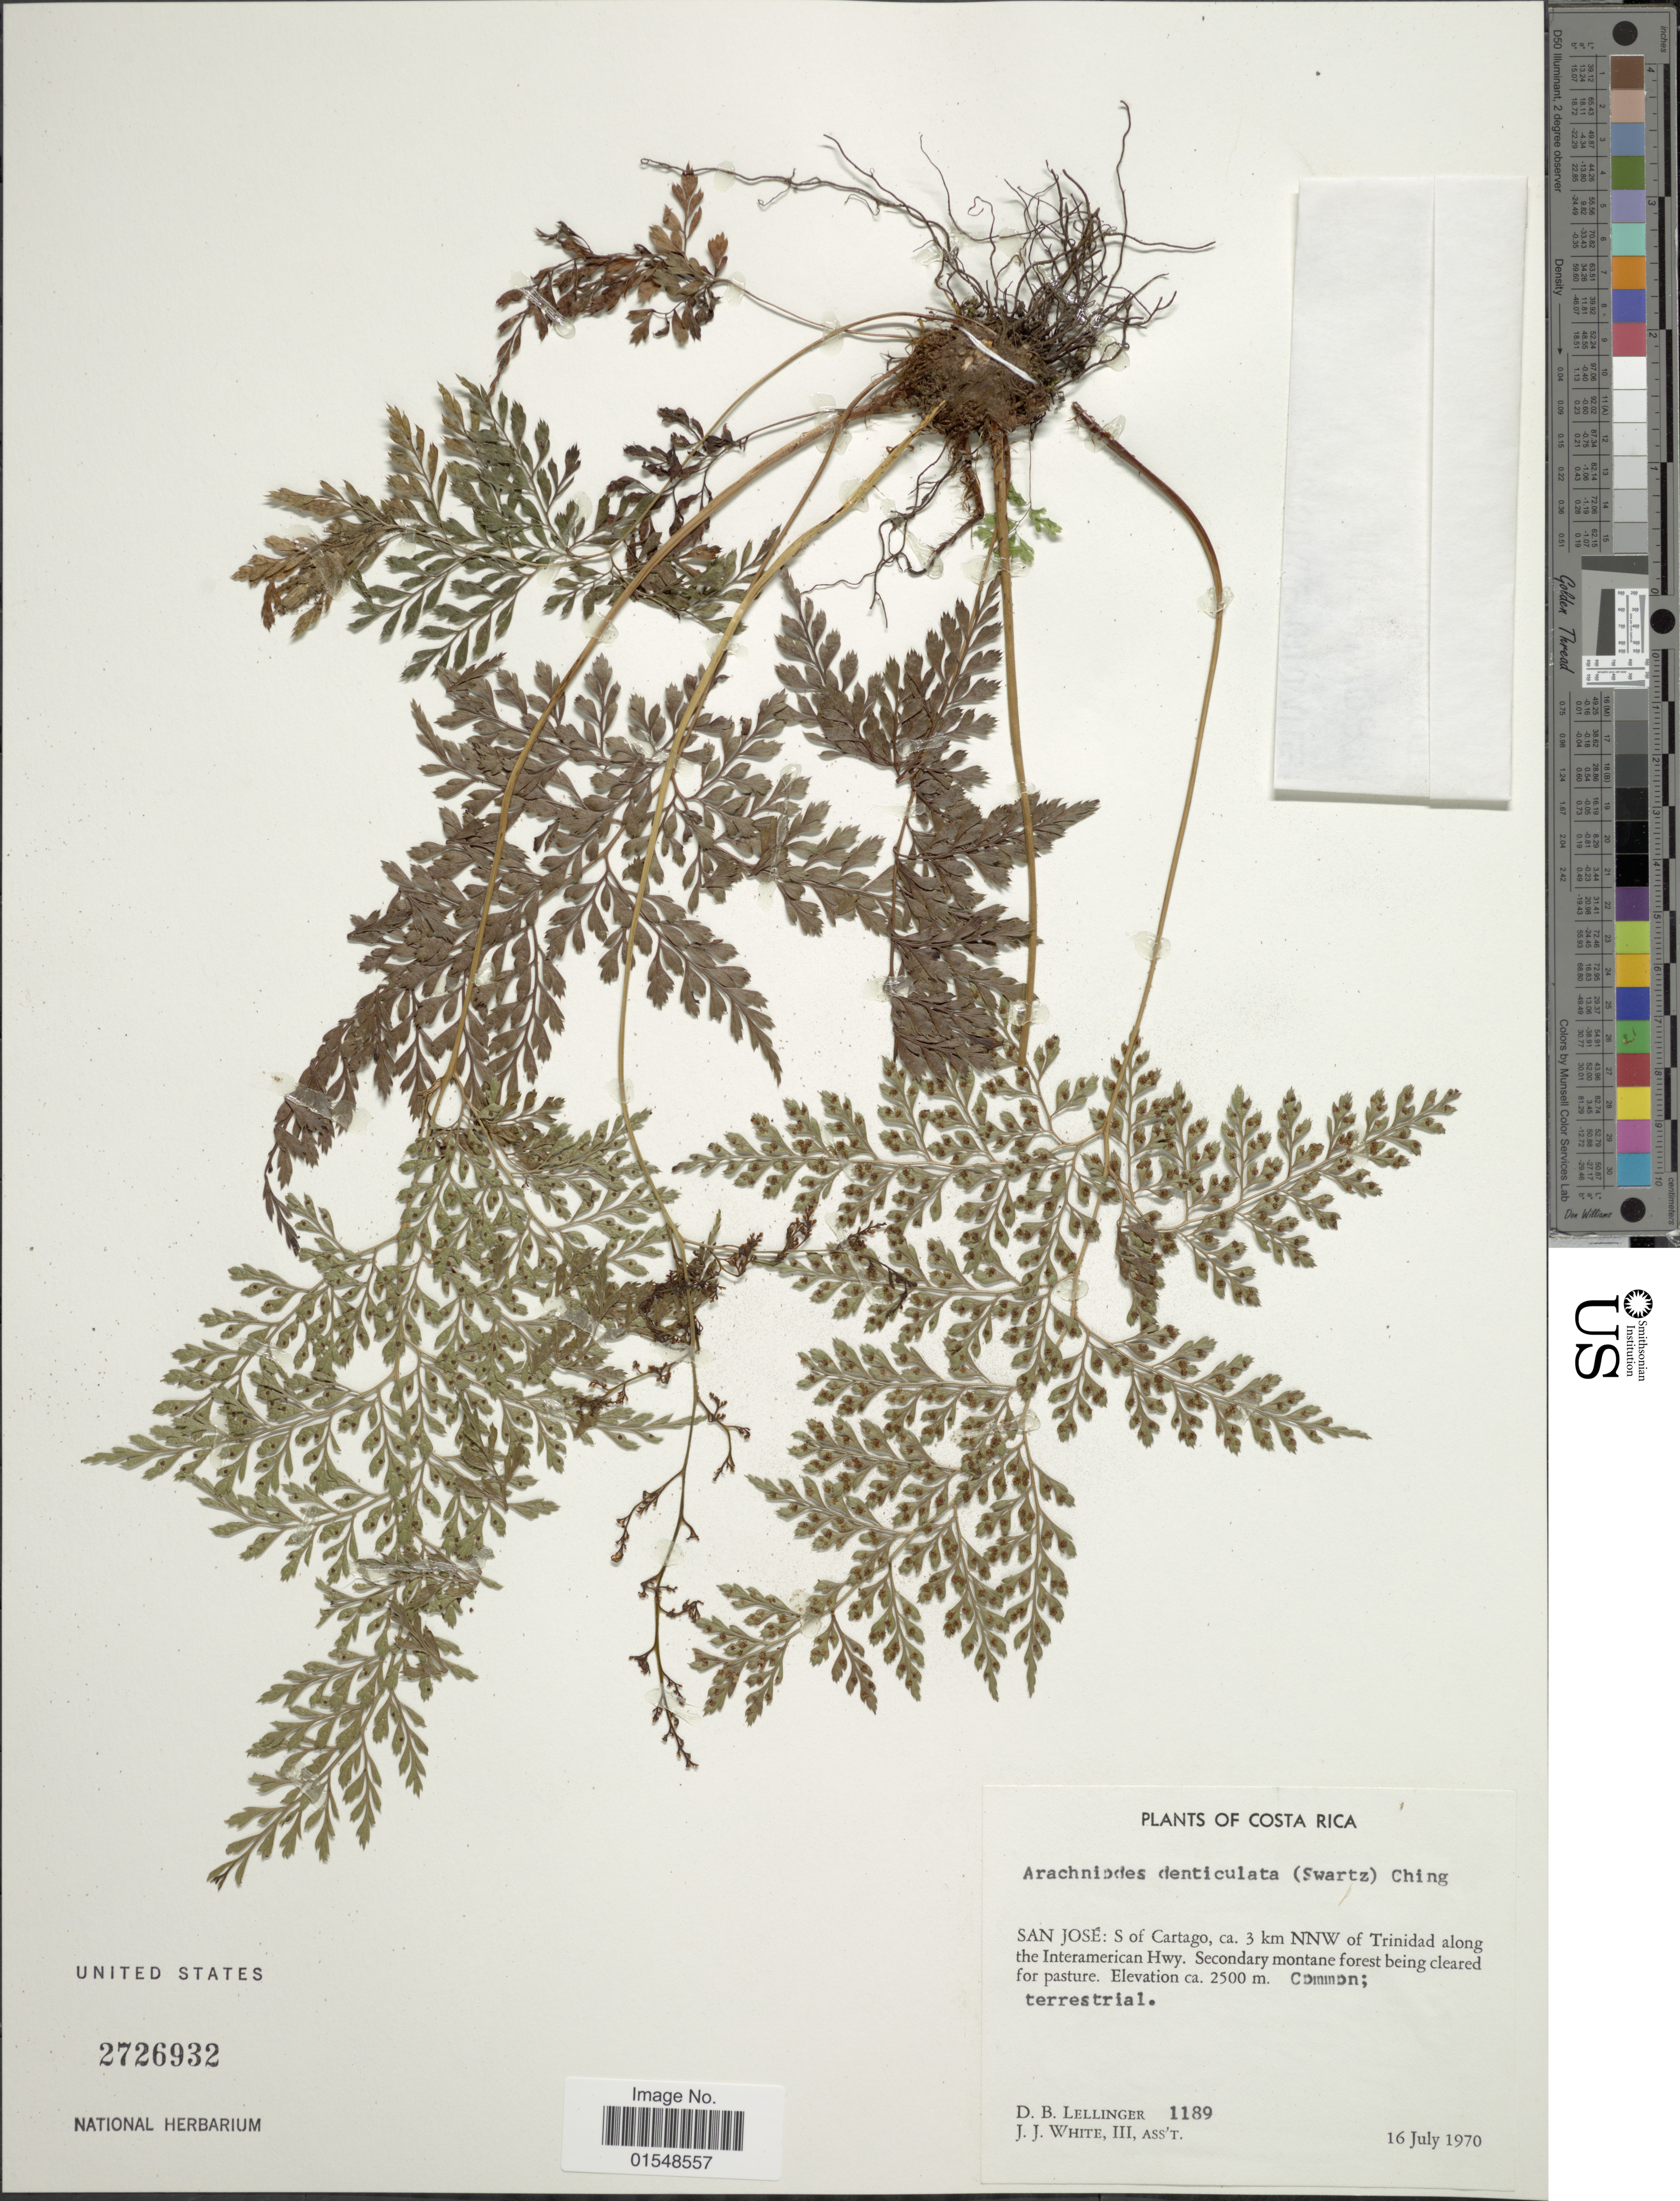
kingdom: Plantae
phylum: Tracheophyta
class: Polypodiopsida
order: Polypodiales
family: Dryopteridaceae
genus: Arachniodes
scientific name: Arachniodes denticulata var. barbensis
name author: (C. Chr.) Lellinger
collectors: D. B. Lellinger & J. J. White III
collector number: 1189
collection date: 1970-07-16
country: Costa Rica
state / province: San José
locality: S of Cartago, ca. 3 km NNW of Trinidad along the International Hwy.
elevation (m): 2500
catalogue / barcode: US 2726932